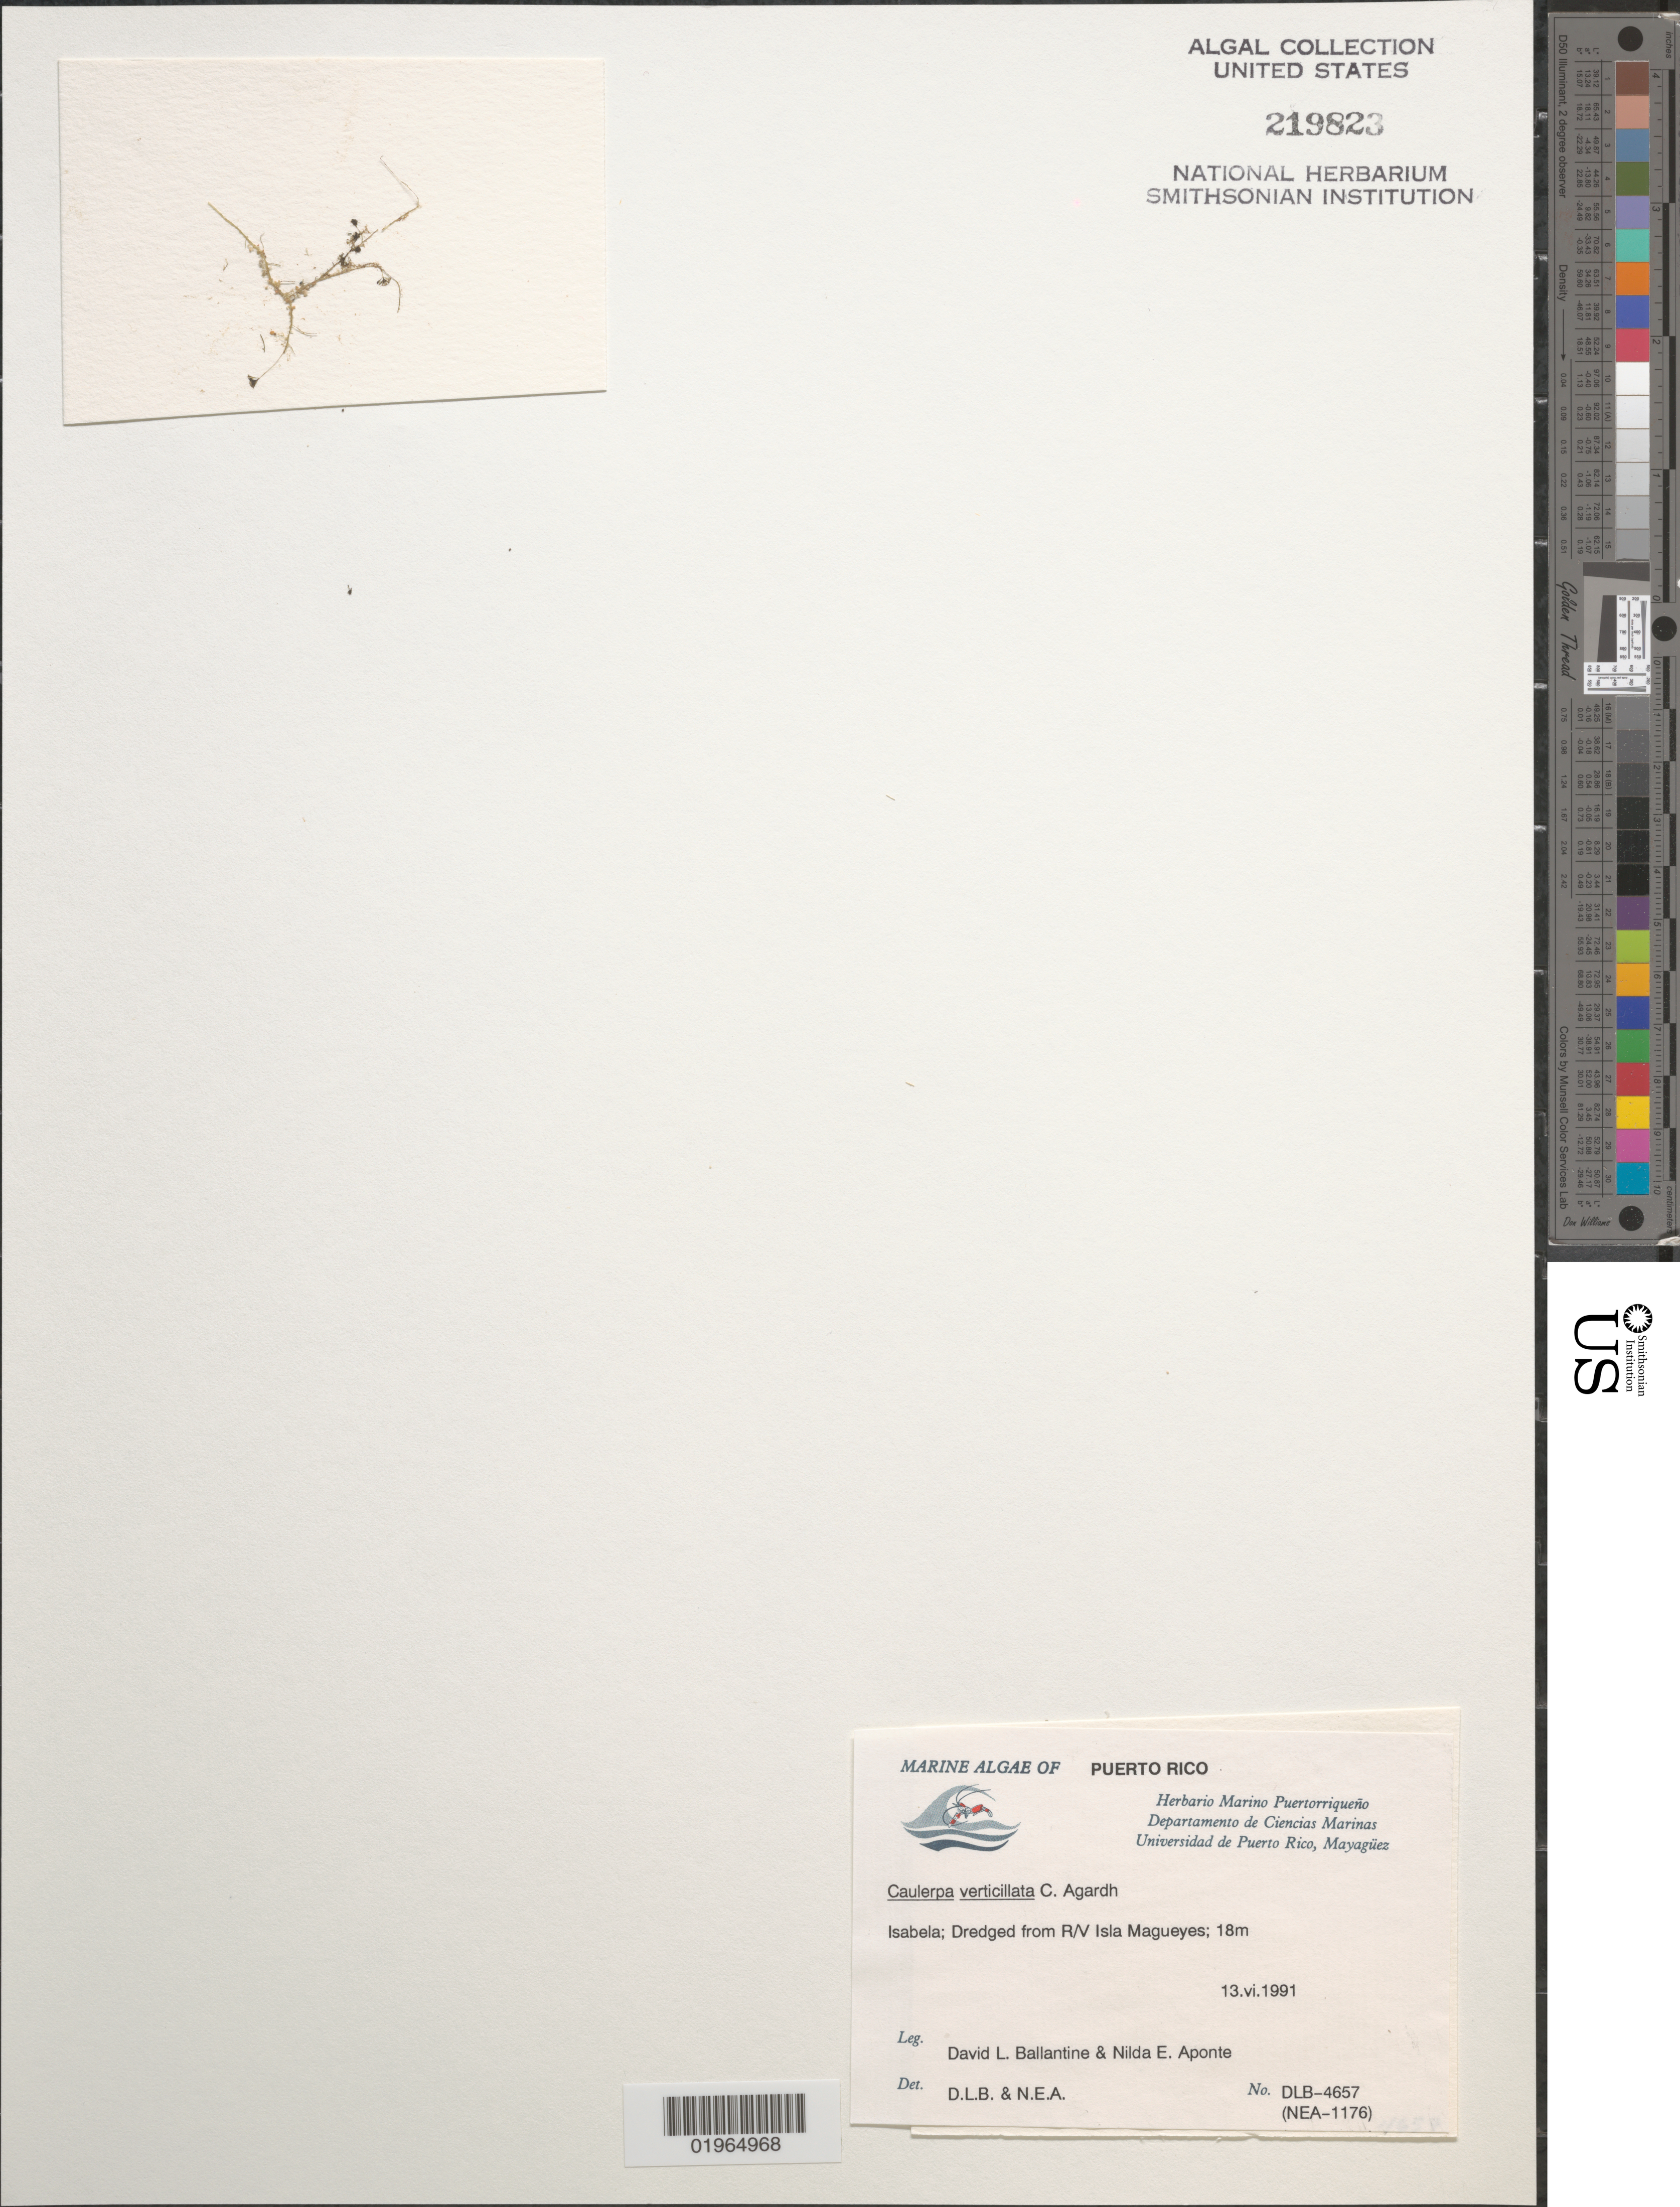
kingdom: Plantae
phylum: Chlorophyta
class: Ulvophyceae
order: Bryopsidales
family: Caulerpaceae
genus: Caulerpa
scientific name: Caulerpa verticillata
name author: J. Agardh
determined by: Ballantine, D. L.; Aponte, N. E.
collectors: D.L. Ballantine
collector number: DLB-4657, NEA-1176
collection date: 1991-06-13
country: Puerto Rico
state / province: Isabela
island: Isla Magueyes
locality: Dredged from R/V.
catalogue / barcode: US 219823